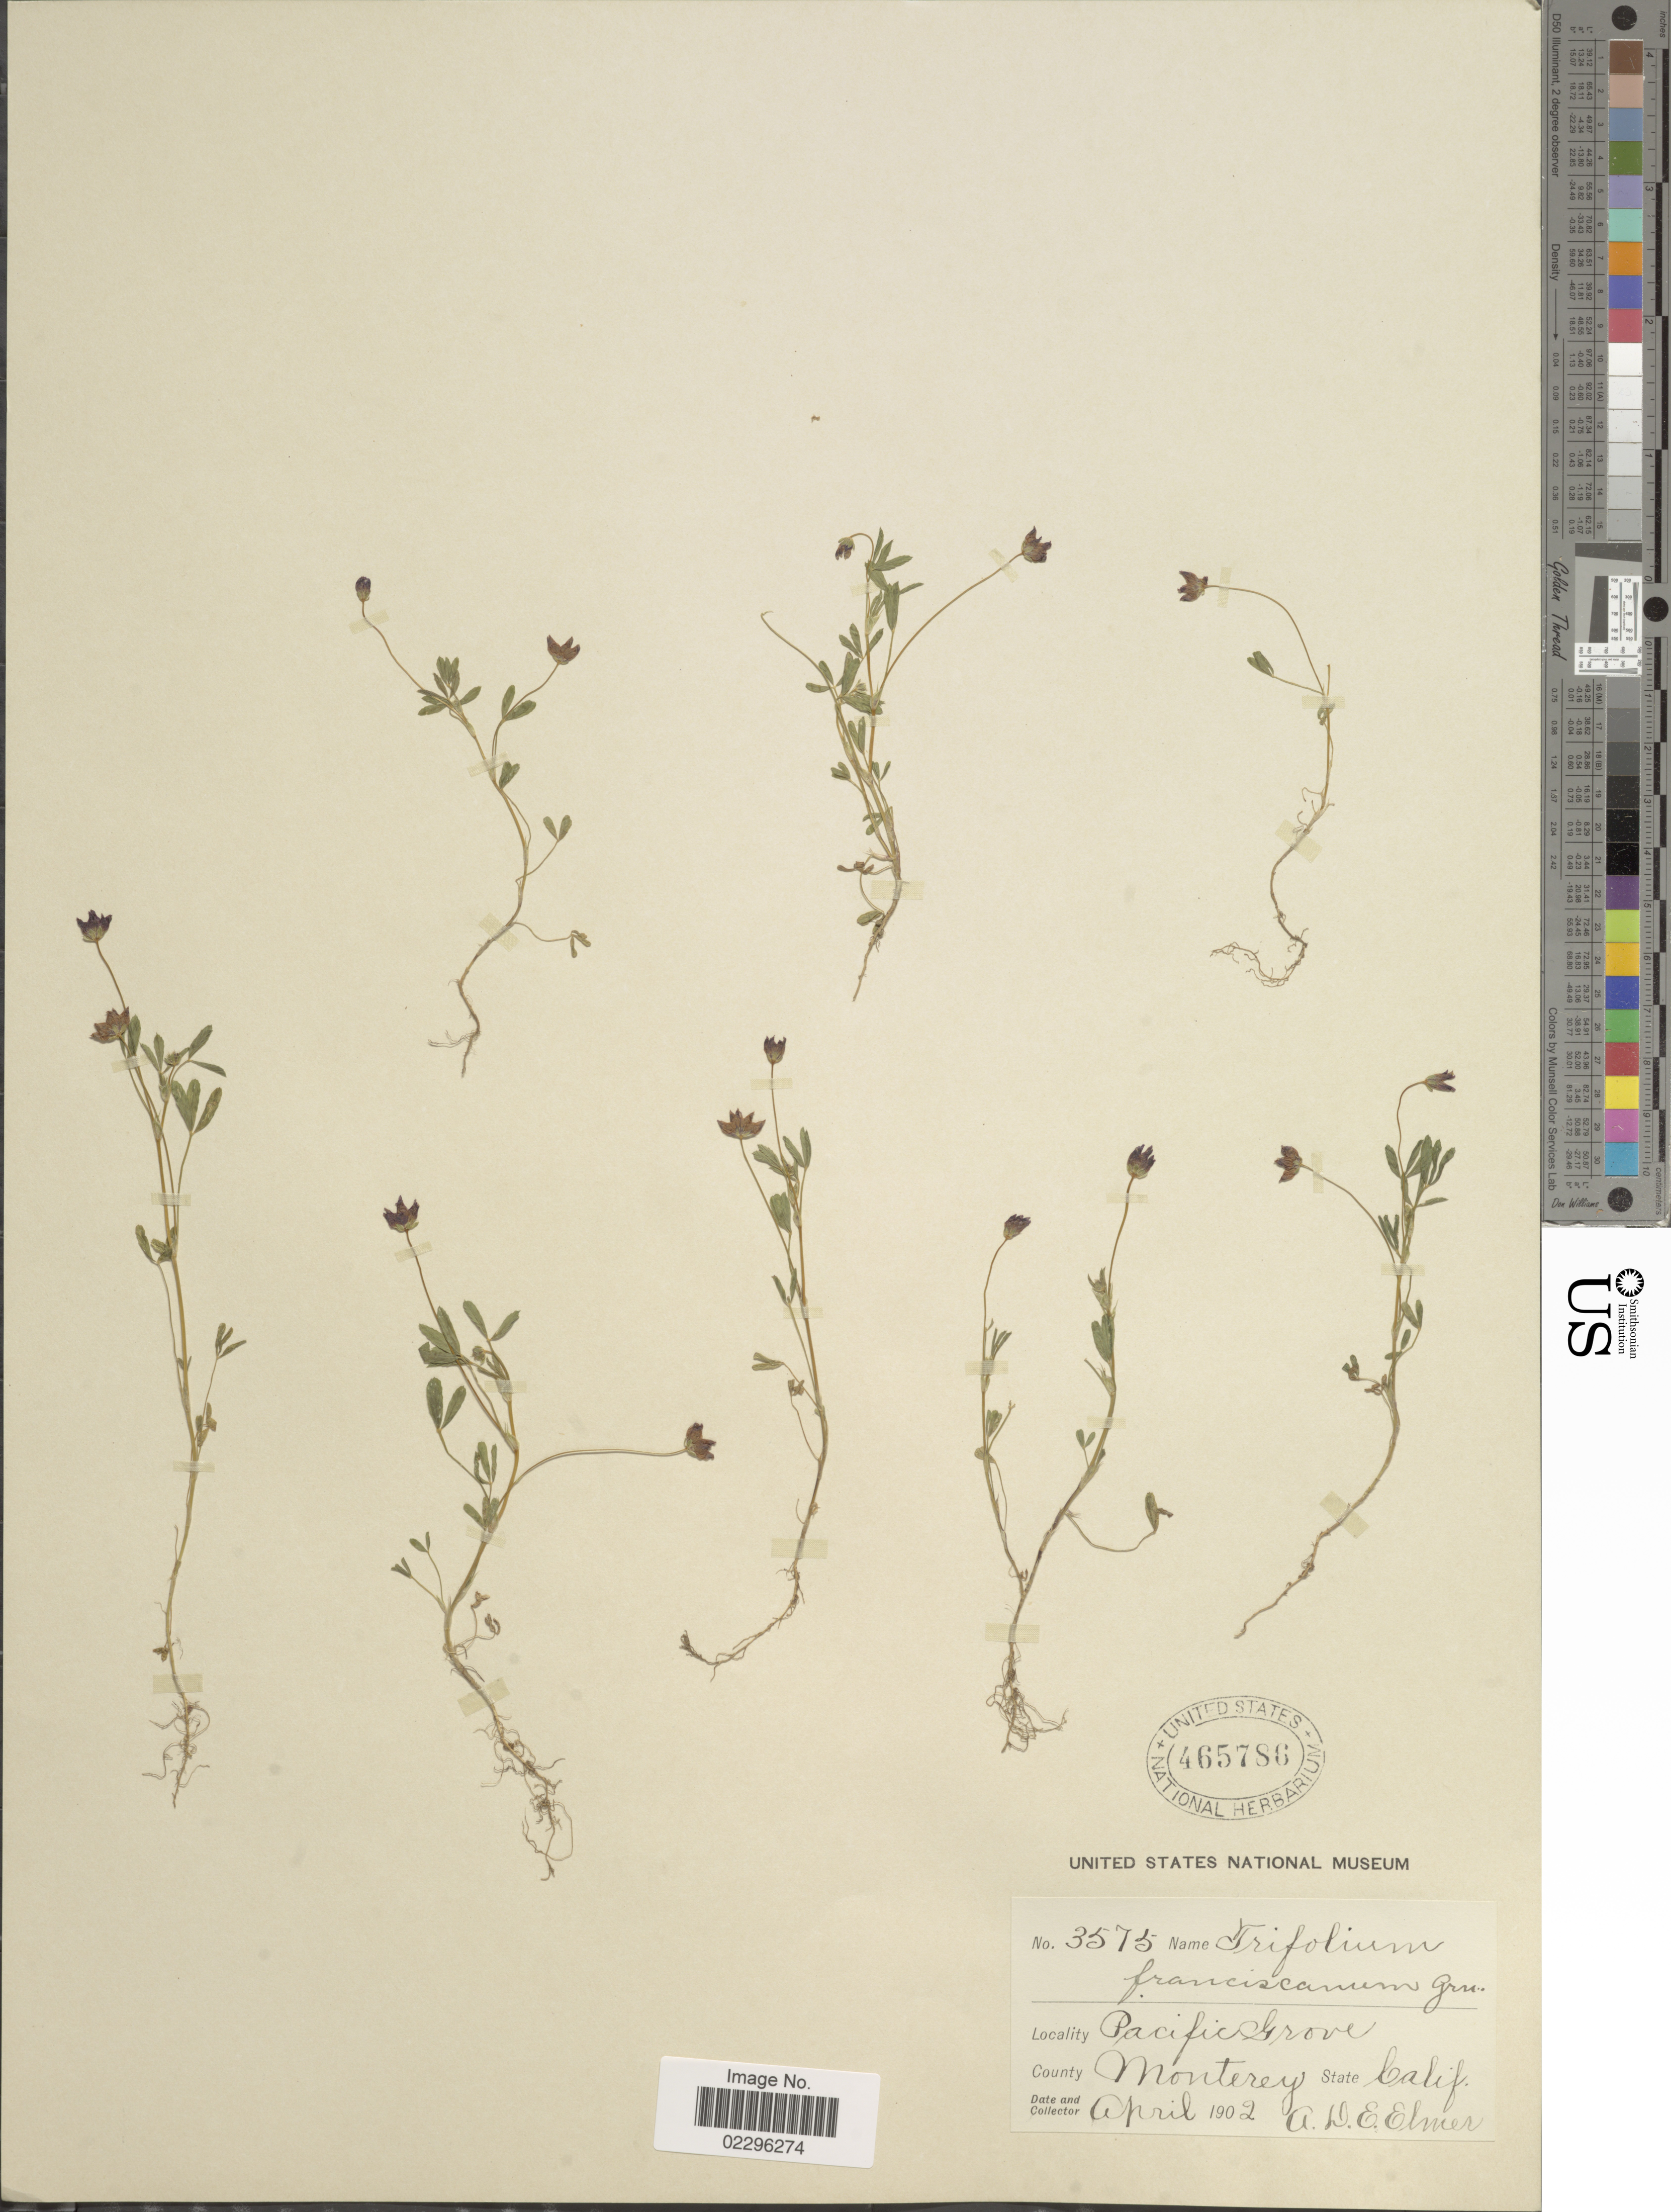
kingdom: Plantae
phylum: Tracheophyta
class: Magnoliopsida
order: Fabales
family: Fabaceae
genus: Trifolium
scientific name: Trifolium depauperatum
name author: Desv.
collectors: A. D. E. Elmer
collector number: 3575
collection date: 1902-04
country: United States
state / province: California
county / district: Monterey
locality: Pacific Grove. Monterey County. Calif.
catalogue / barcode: US 465786